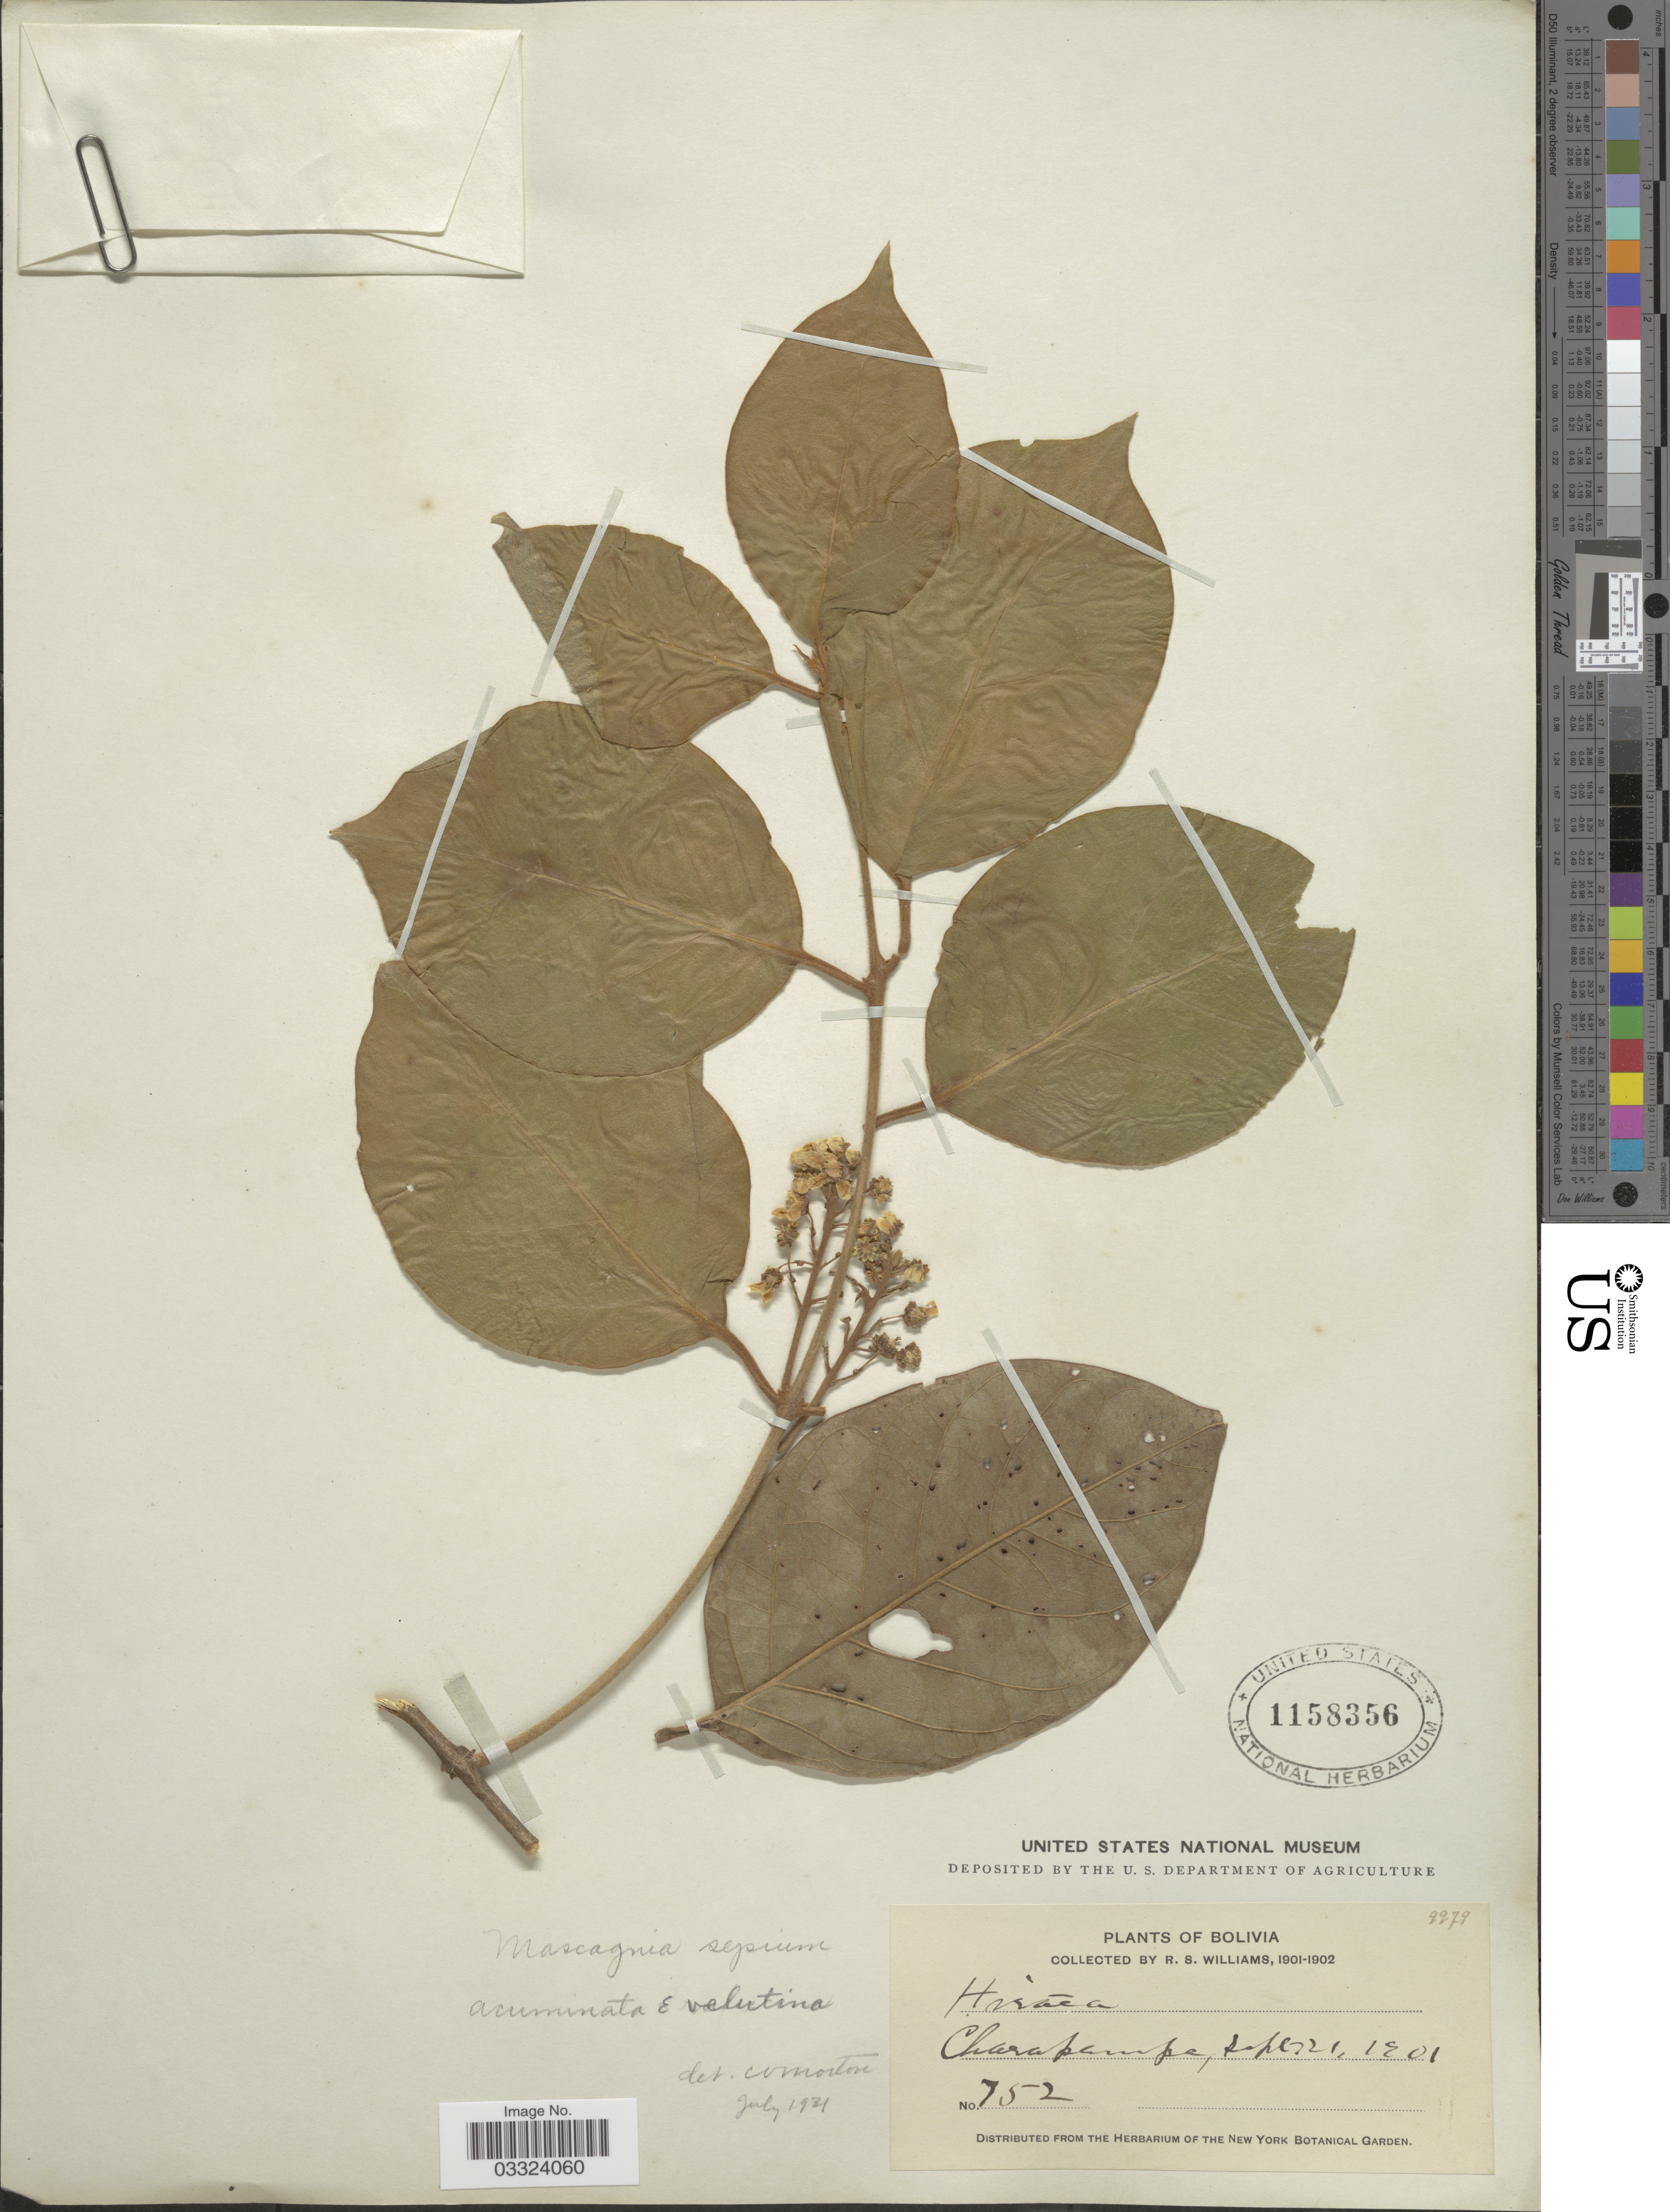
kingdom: Plantae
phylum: Tracheophyta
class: Magnoliopsida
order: Malpighiales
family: Malpighiaceae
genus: Mascagnia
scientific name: Mascagnia sepium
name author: (A. Juss.) Griseb.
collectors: R. S. Williams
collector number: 752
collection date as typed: Sep. 21, 1901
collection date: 1901-09-21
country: Bolivia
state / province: La Páz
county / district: Larecaja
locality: Charopampa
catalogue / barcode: US 1158356